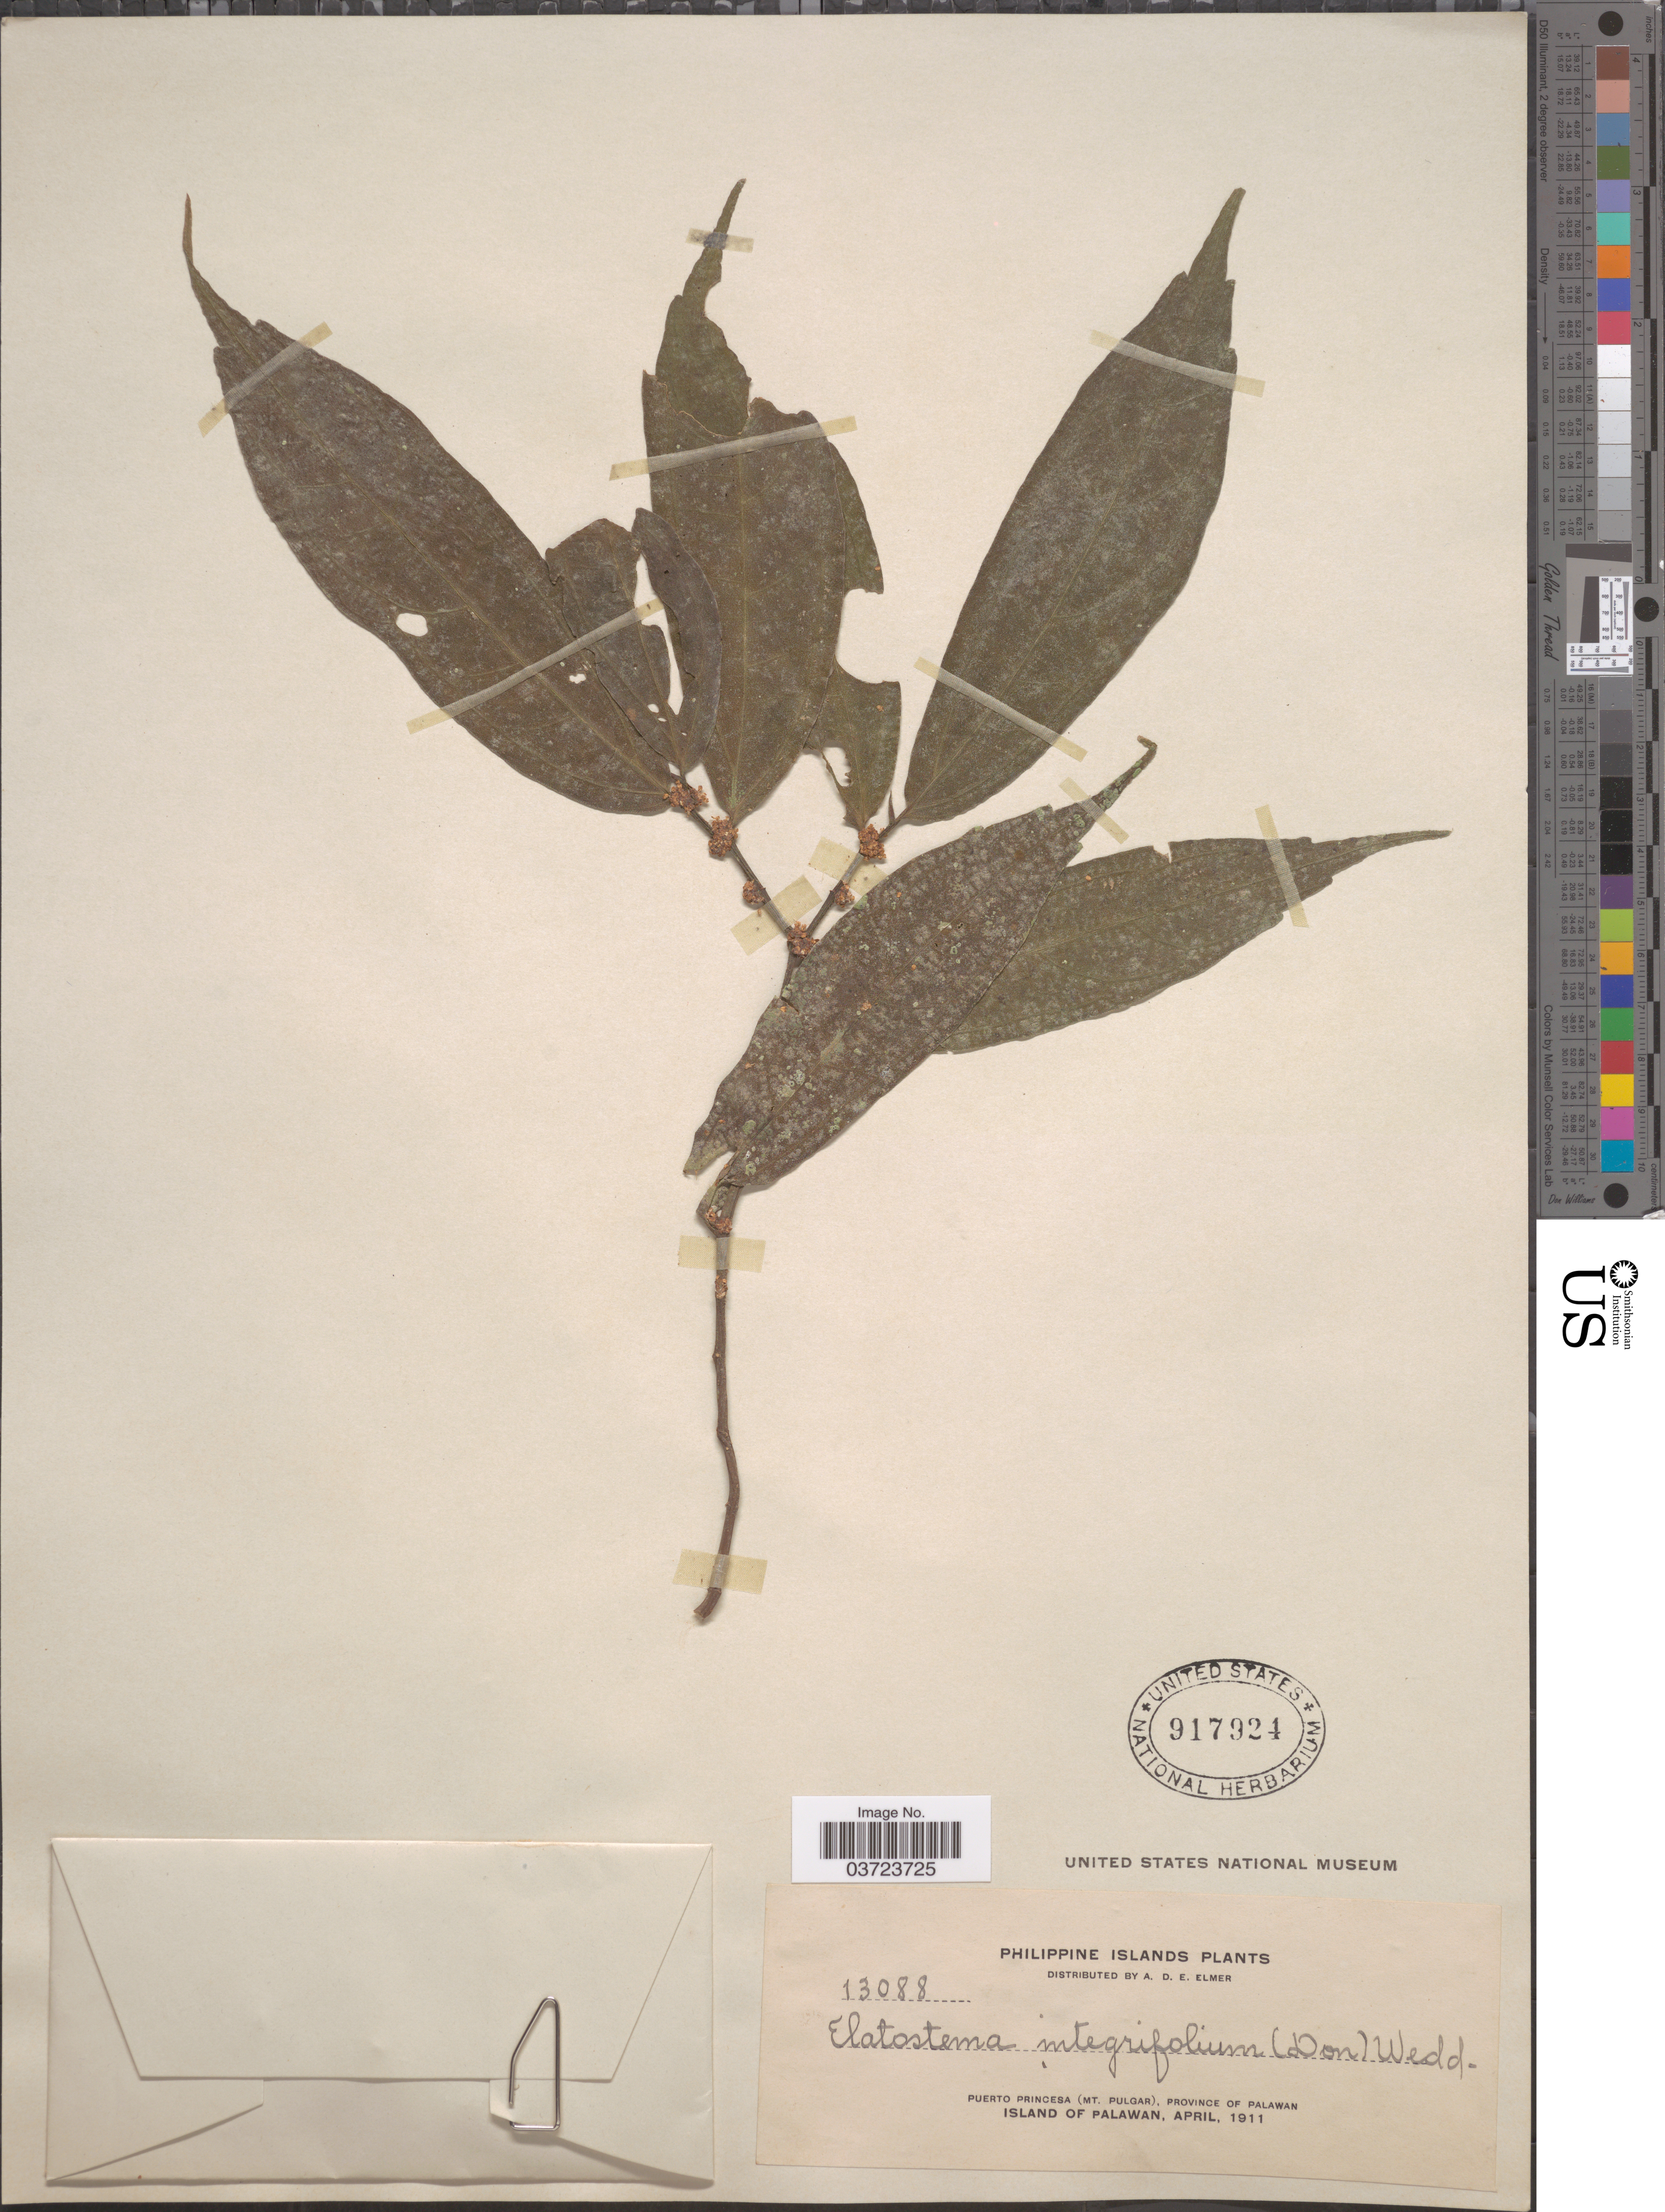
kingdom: Plantae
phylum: Tracheophyta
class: Magnoliopsida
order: Rosales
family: Urticaceae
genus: Elatostema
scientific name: Elatostema integrifolium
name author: (D. Don) Wedd.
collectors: A. D. E. Elmer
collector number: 13088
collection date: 1911-04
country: Philippines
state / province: Mimaropa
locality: Philippine Islands. Puerto Princesa (Mt. Pulgar), Province of Palawan. Island of Palawan.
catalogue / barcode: US 917924